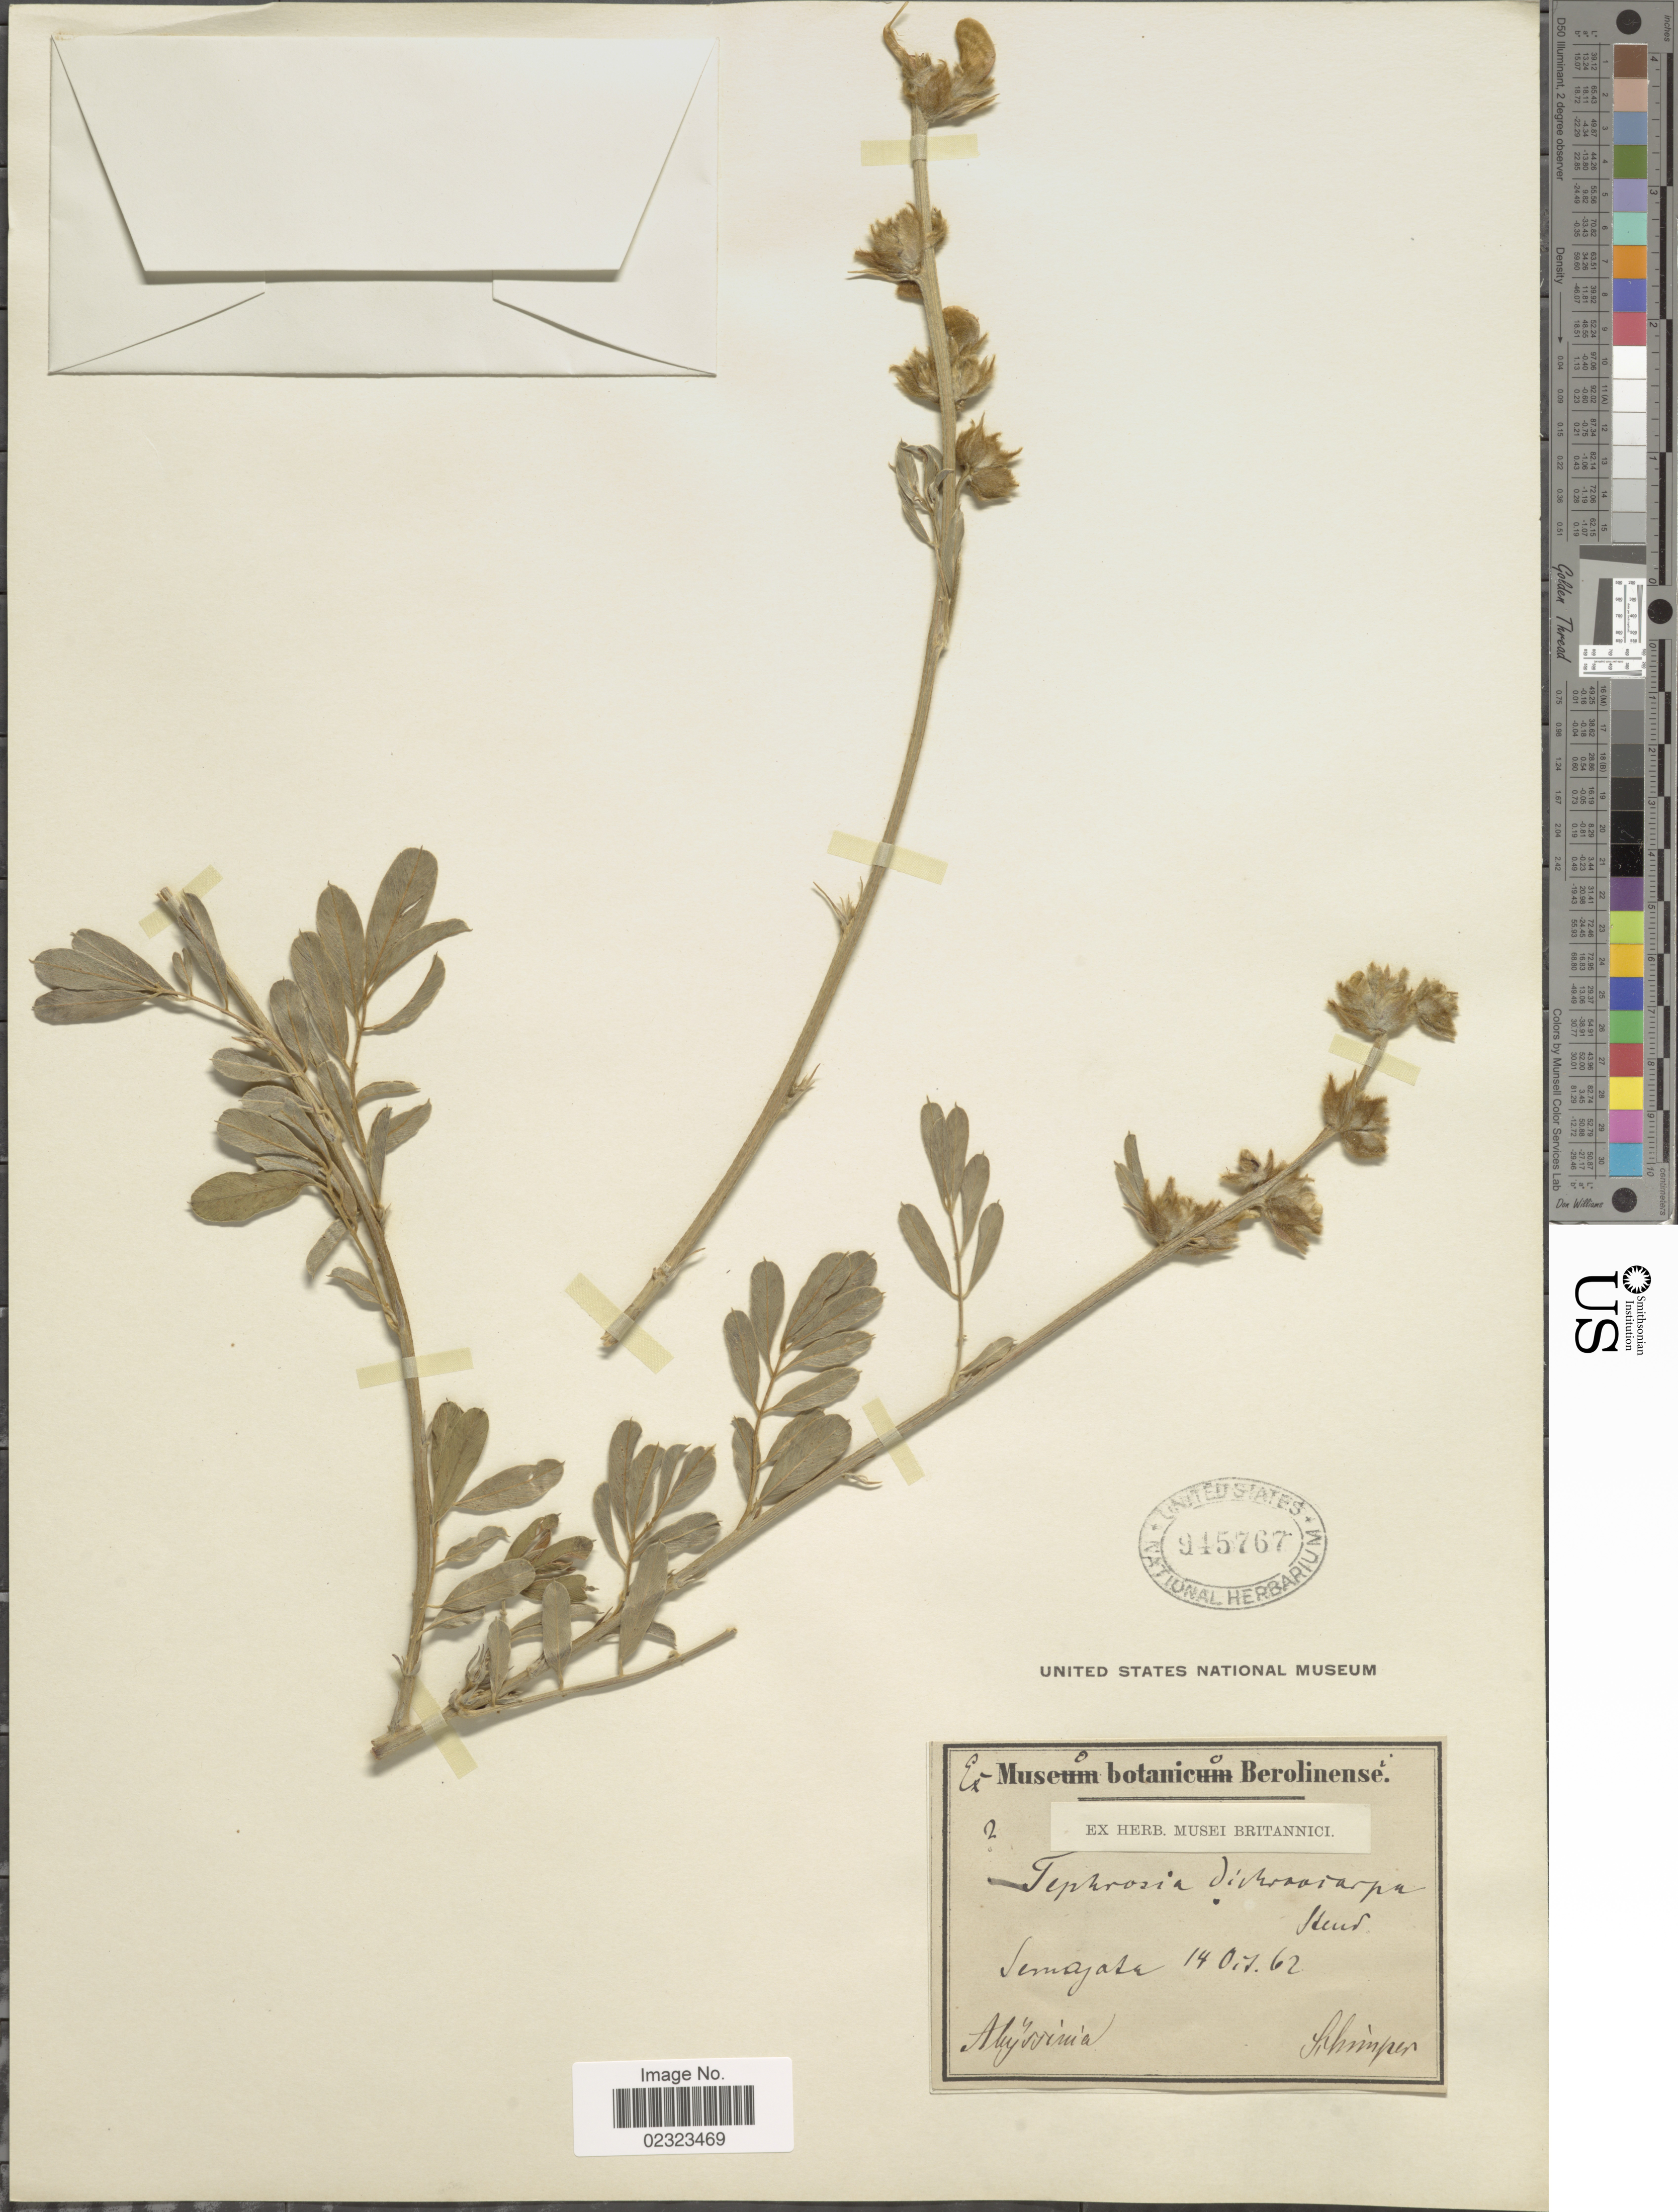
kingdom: Plantae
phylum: Tracheophyta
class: Magnoliopsida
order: Fabales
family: Fabaceae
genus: Tephrosia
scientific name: Tephrosia dichroocarpa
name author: Steud. ex A. Rich.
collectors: -. Schimper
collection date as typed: Transcribed d/m/y: 14/7/62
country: Eritrea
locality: Abyssinia, Semajata [interpreted].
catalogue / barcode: US 945767